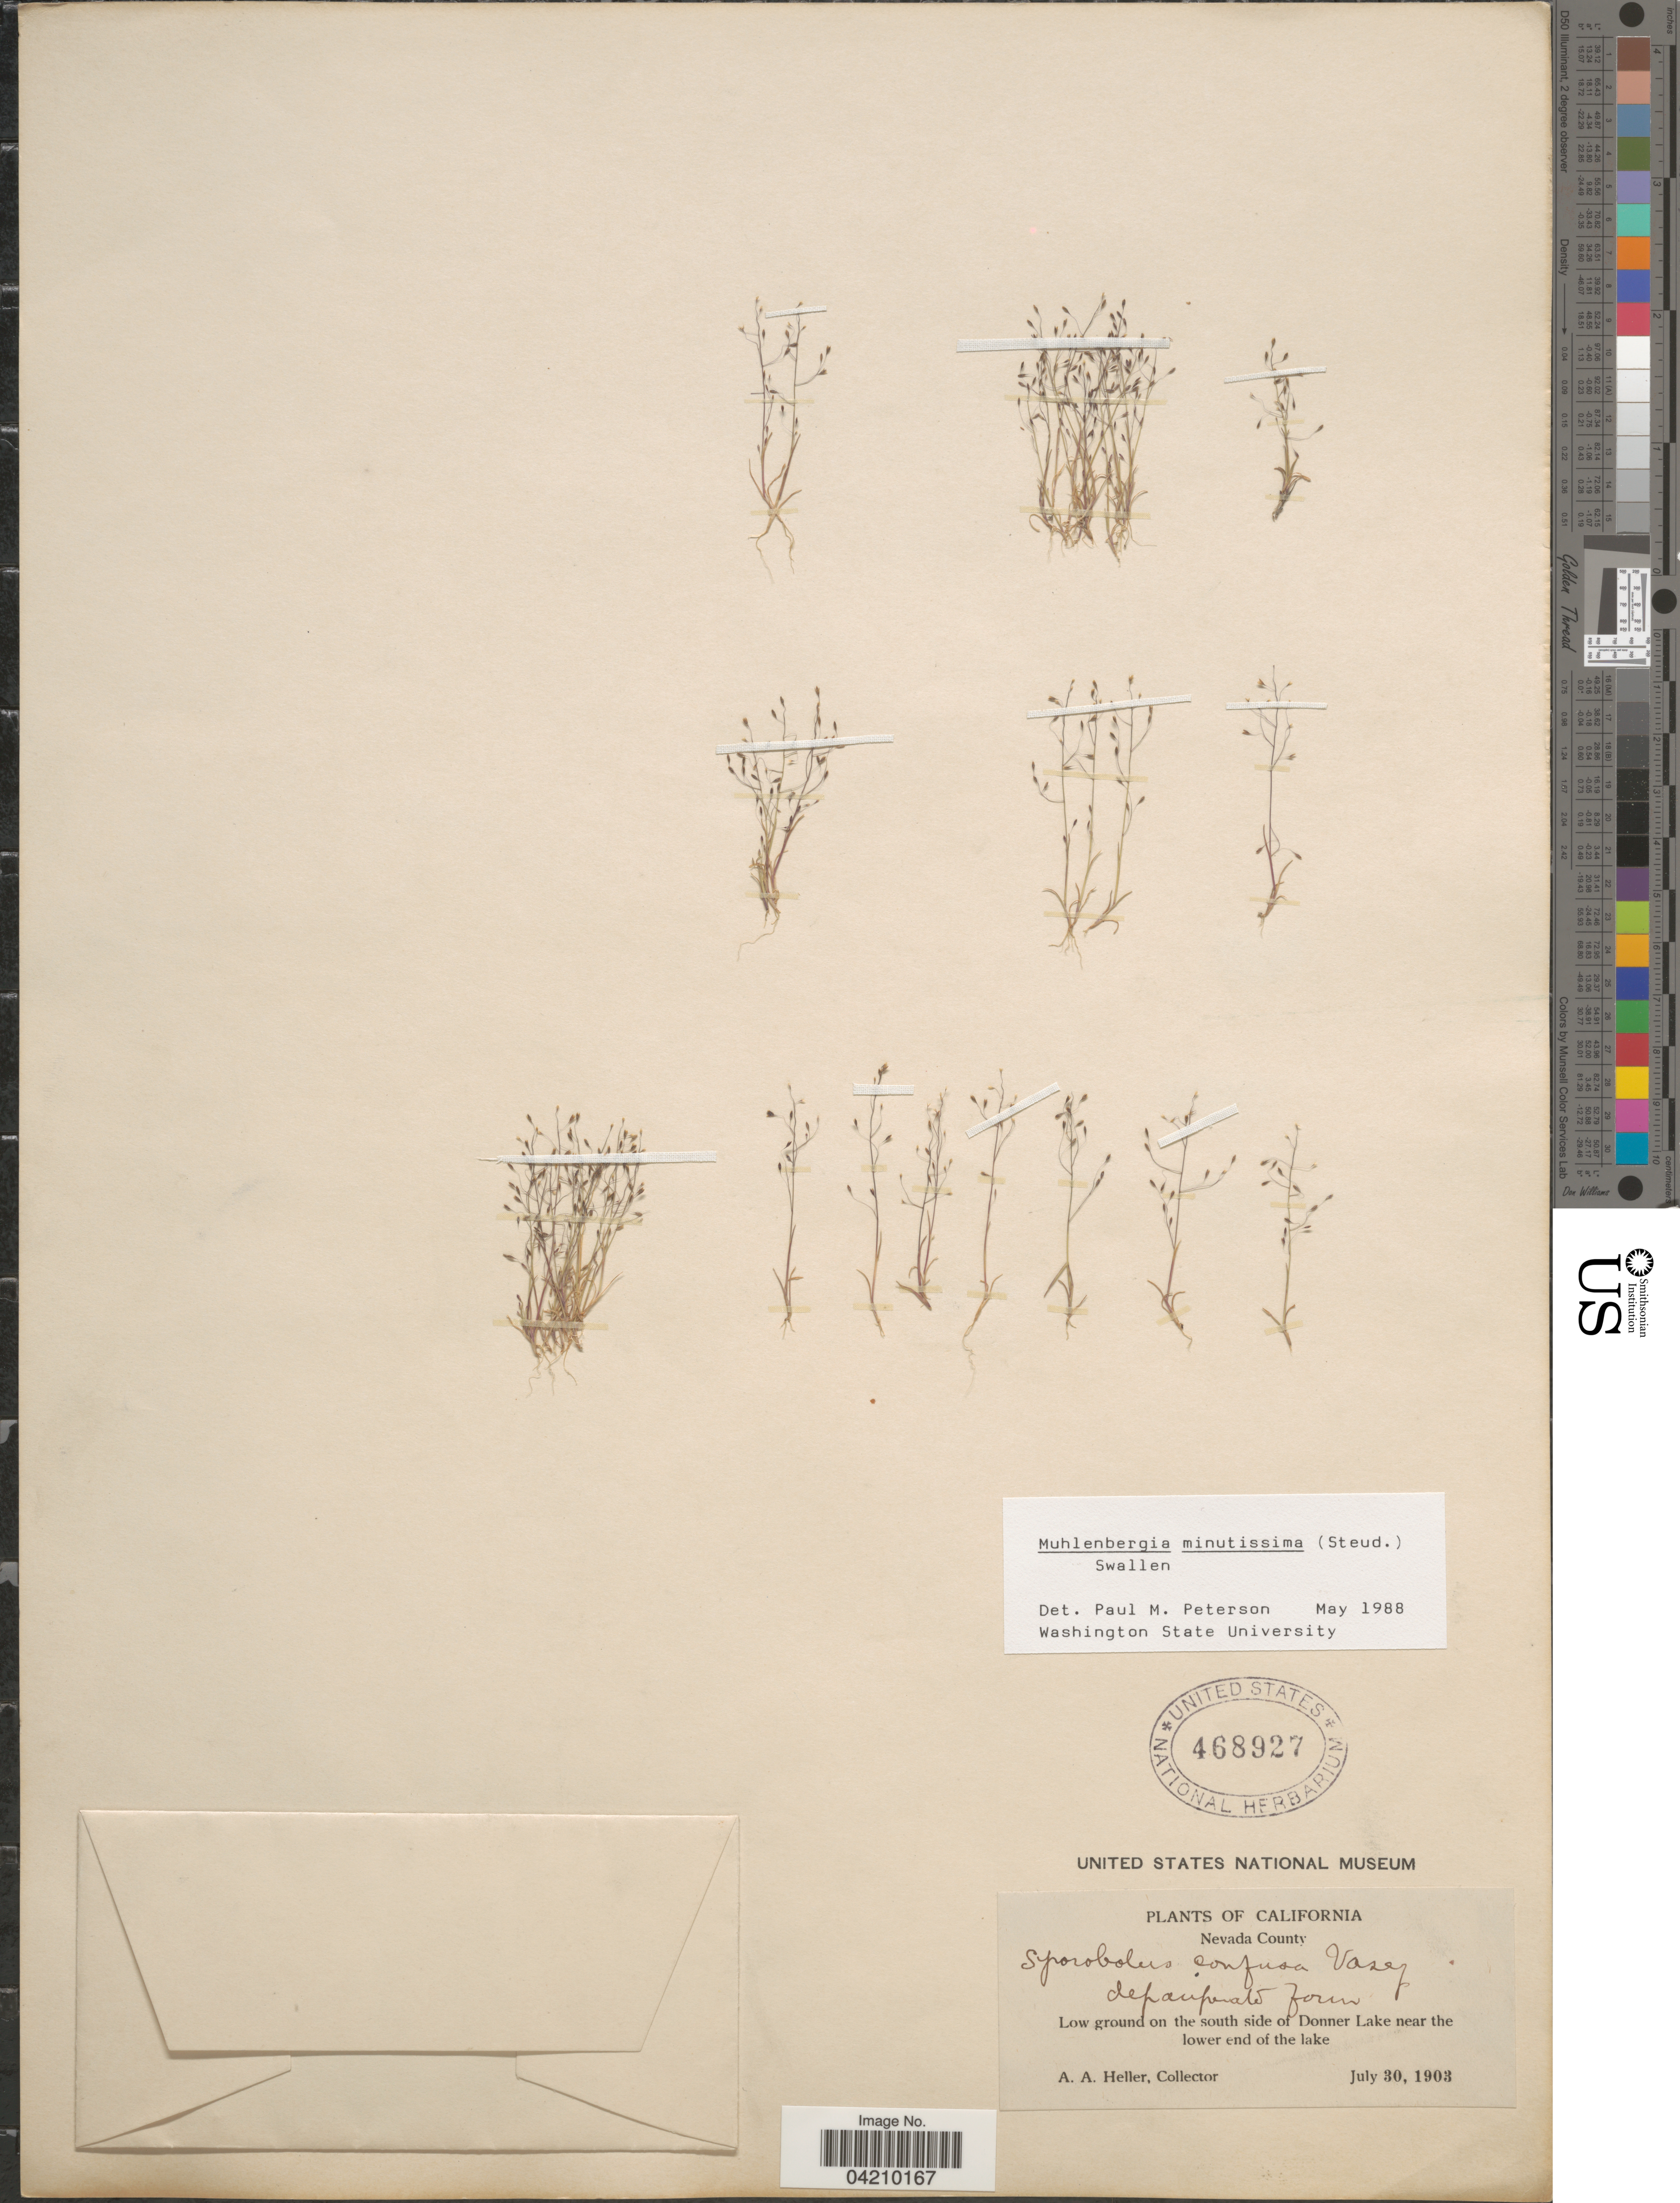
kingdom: Plantae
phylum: Tracheophyta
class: Liliopsida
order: Poales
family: Poaceae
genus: Muhlenbergia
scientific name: Muhlenbergia minutissima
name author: (Steud.) Swallen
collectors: A. A. Heller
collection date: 1903-07-30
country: United States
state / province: California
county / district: Nevada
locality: Nevada County. Low ground on the south side of Donner Lake near the lower end of the lake.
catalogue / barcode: US 468927